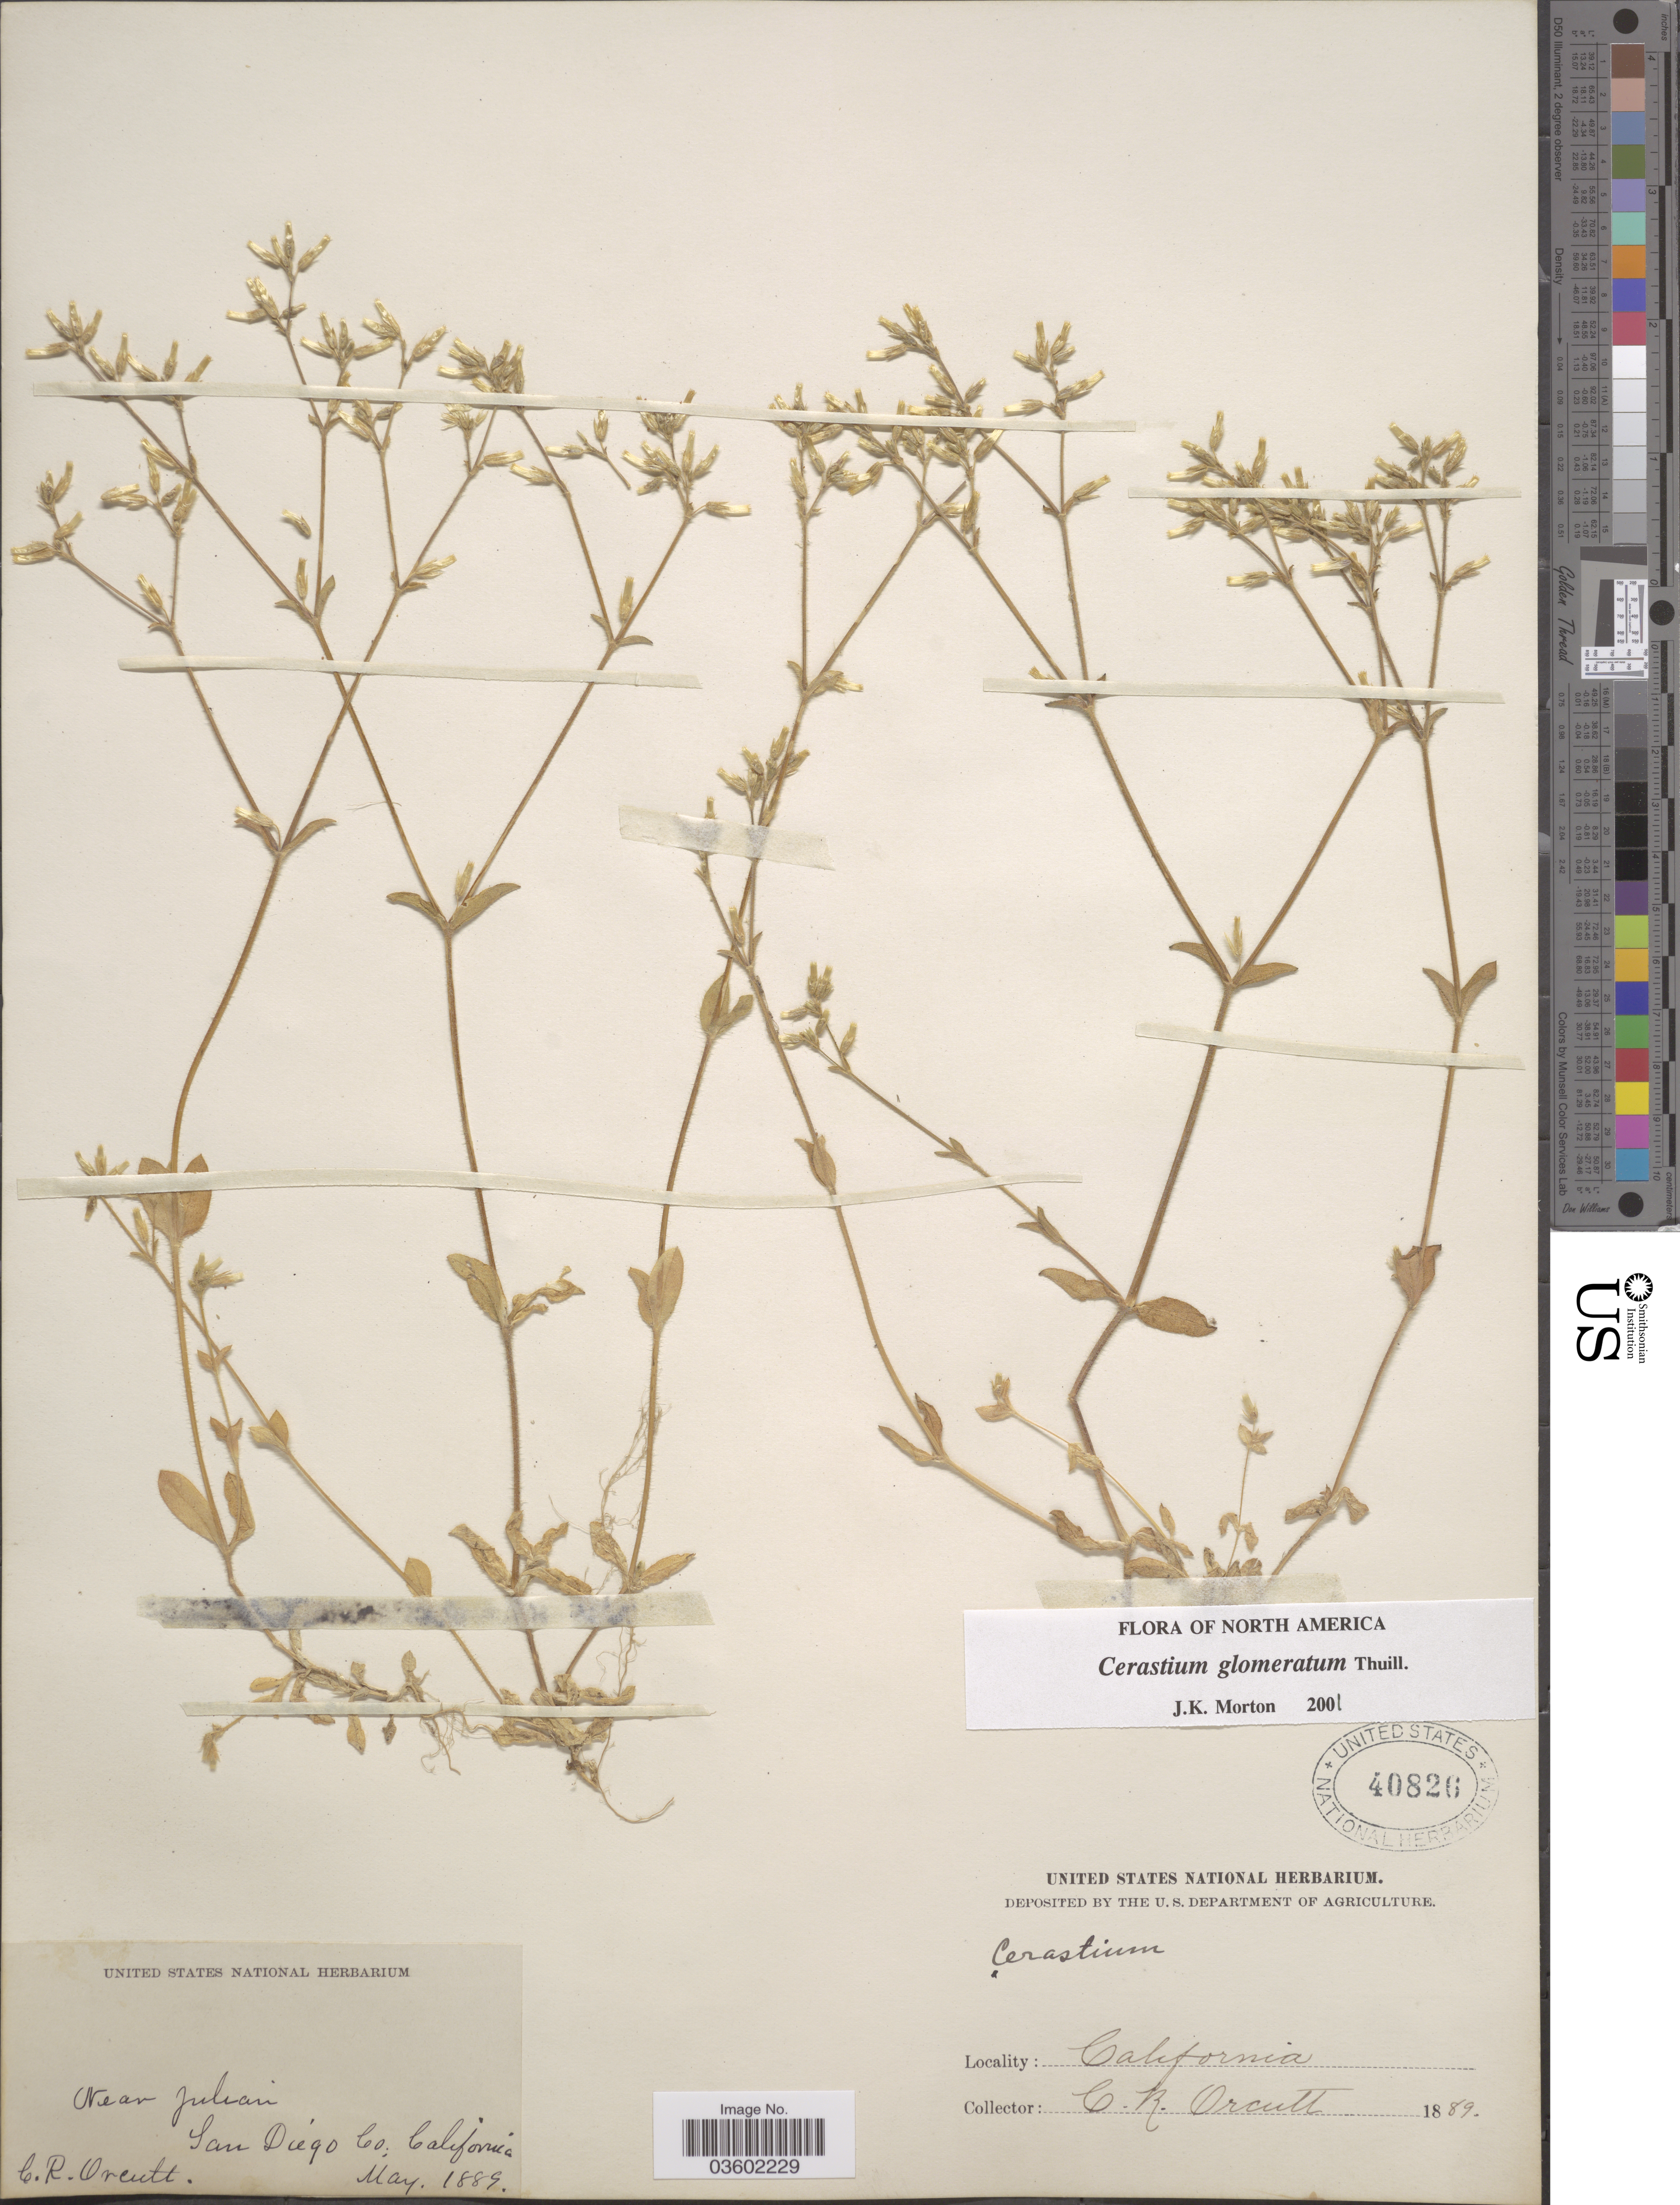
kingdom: Plantae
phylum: Tracheophyta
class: Magnoliopsida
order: Caryophyllales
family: Caryophyllaceae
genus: Cerastium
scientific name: Cerastium viscosum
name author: L.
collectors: C. R. Orcutt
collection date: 1889-05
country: United States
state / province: California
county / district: San Diego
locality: Near Julian. San Diego Co.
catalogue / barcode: US 40826